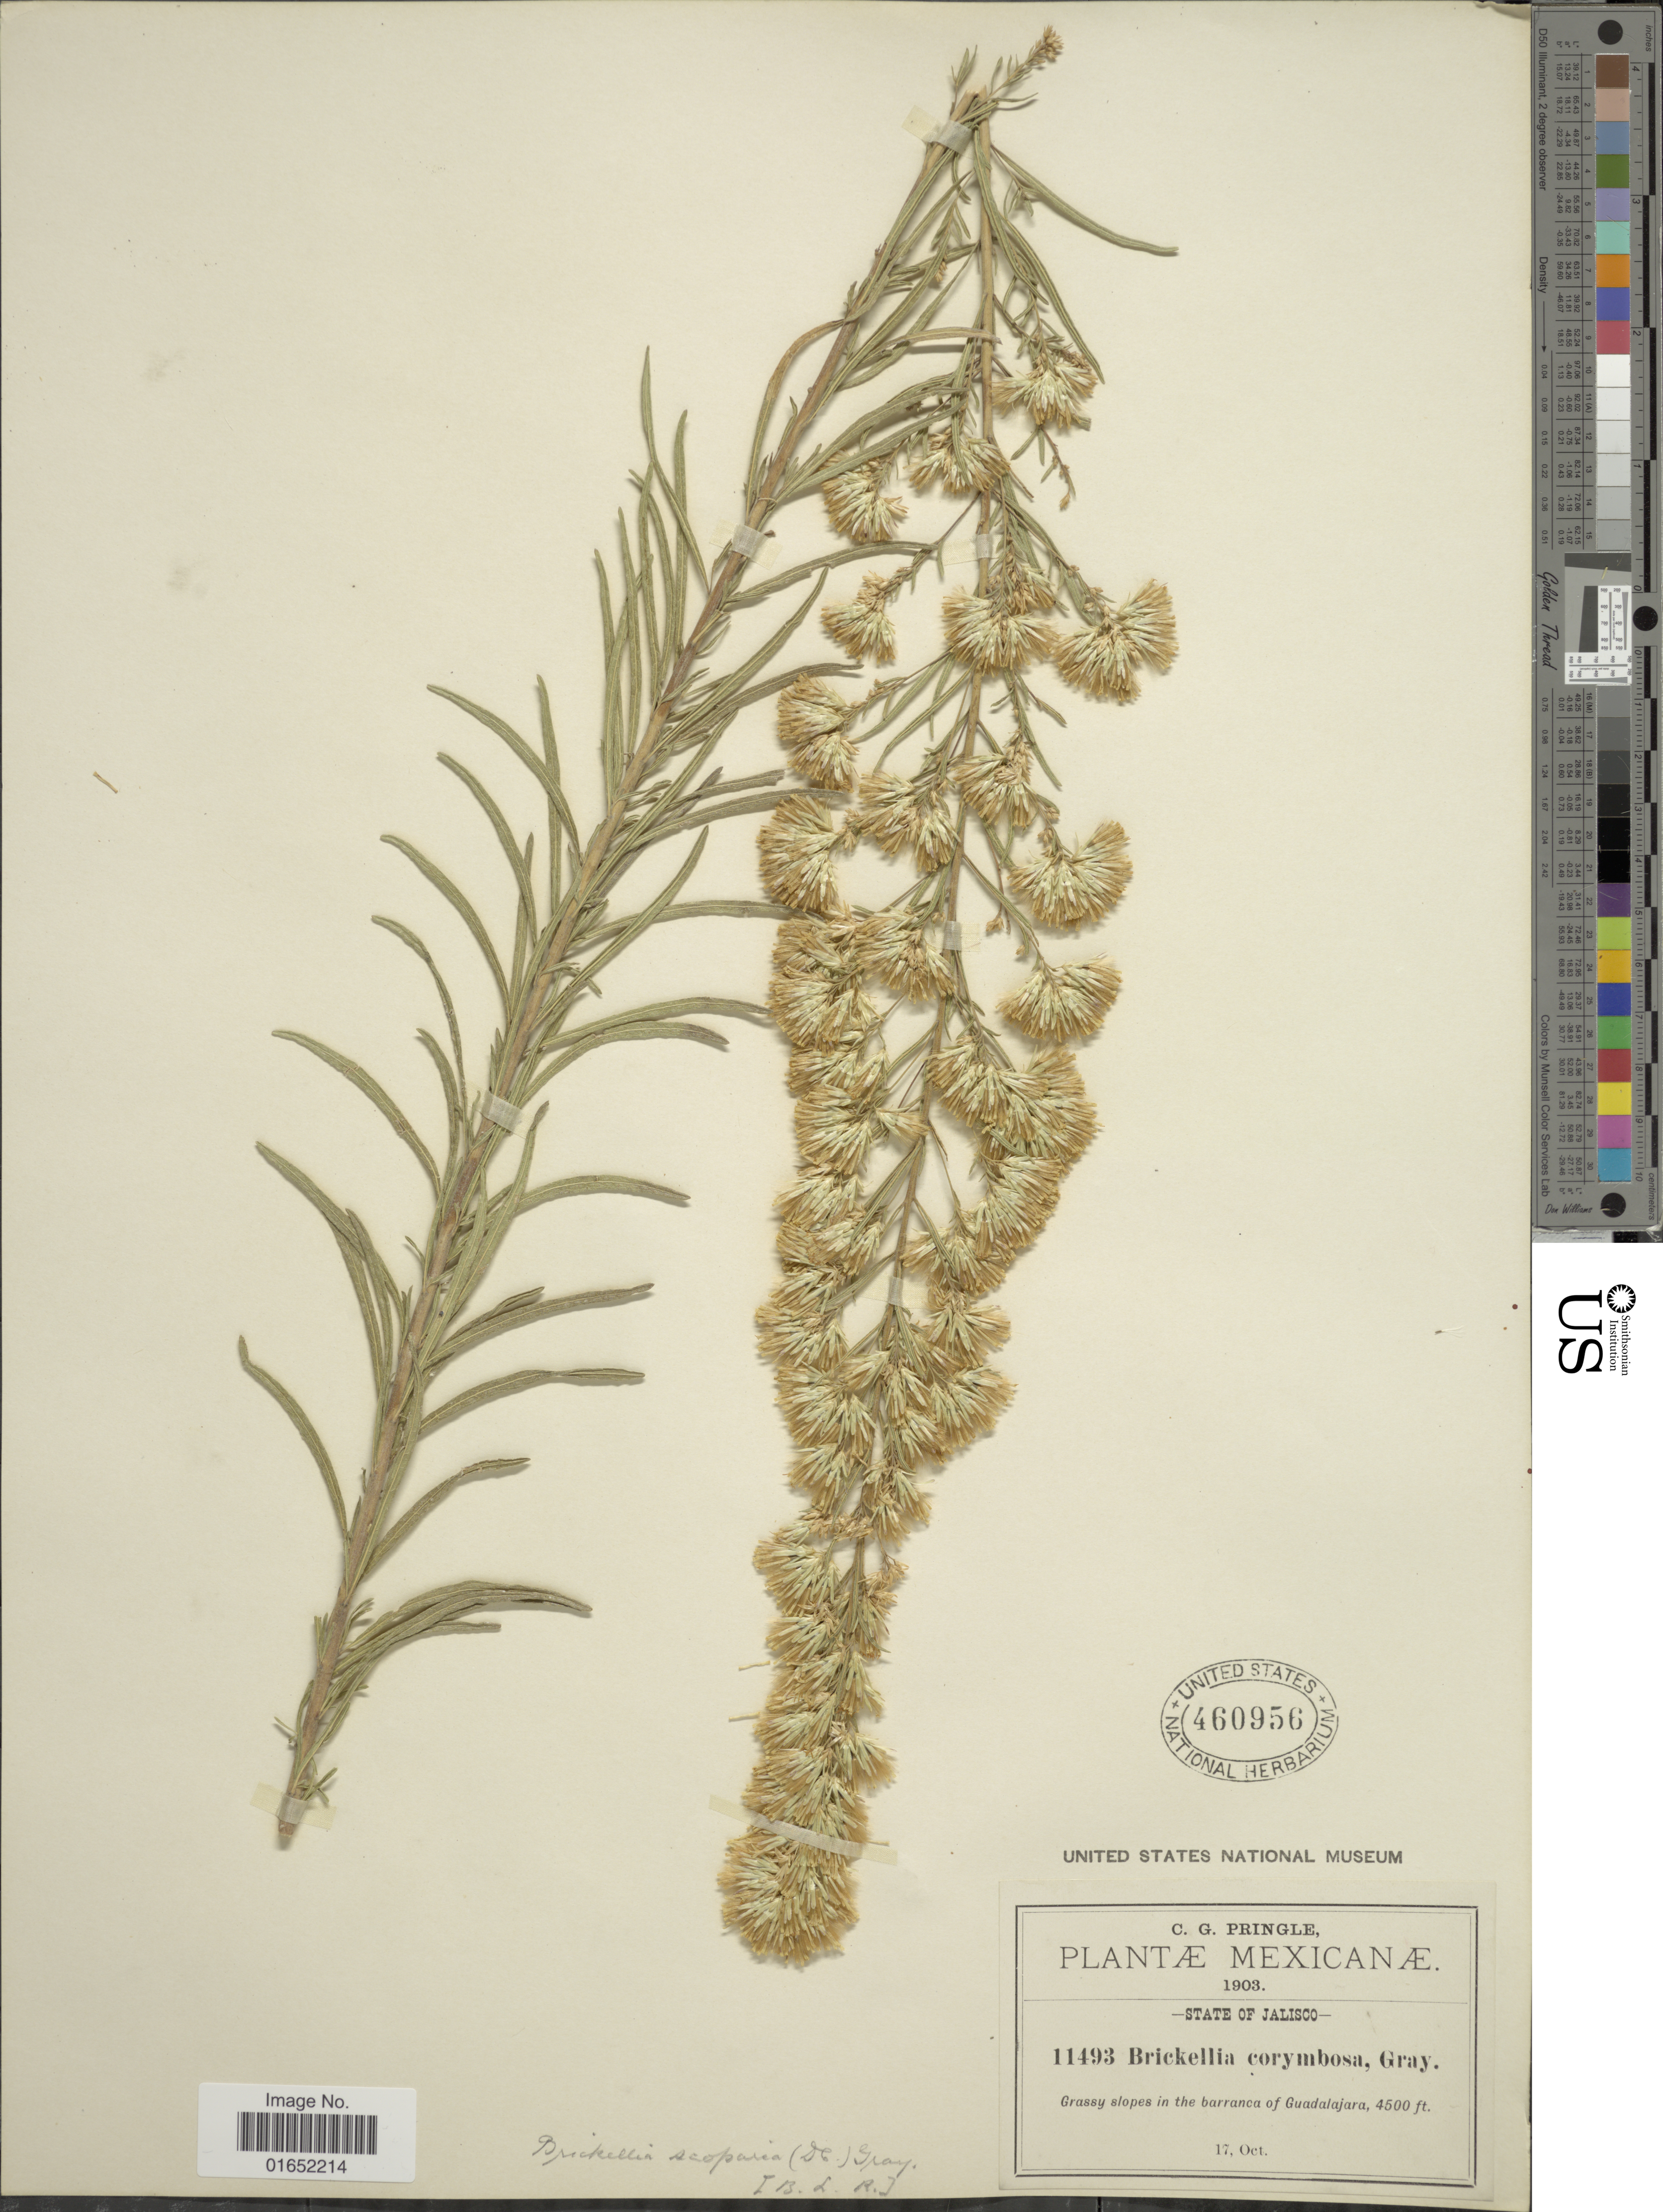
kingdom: Plantae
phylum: Tracheophyta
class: Magnoliopsida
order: Asterales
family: Asteraceae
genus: Brickellia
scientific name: Brickellia scoparia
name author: (DC.) A. Gray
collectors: C. G. Pringle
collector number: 11493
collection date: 1903-10-17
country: Mexico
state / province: Jalisco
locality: Grassy slopes in the barranca of Guadalajara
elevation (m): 1372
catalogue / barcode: US 460956